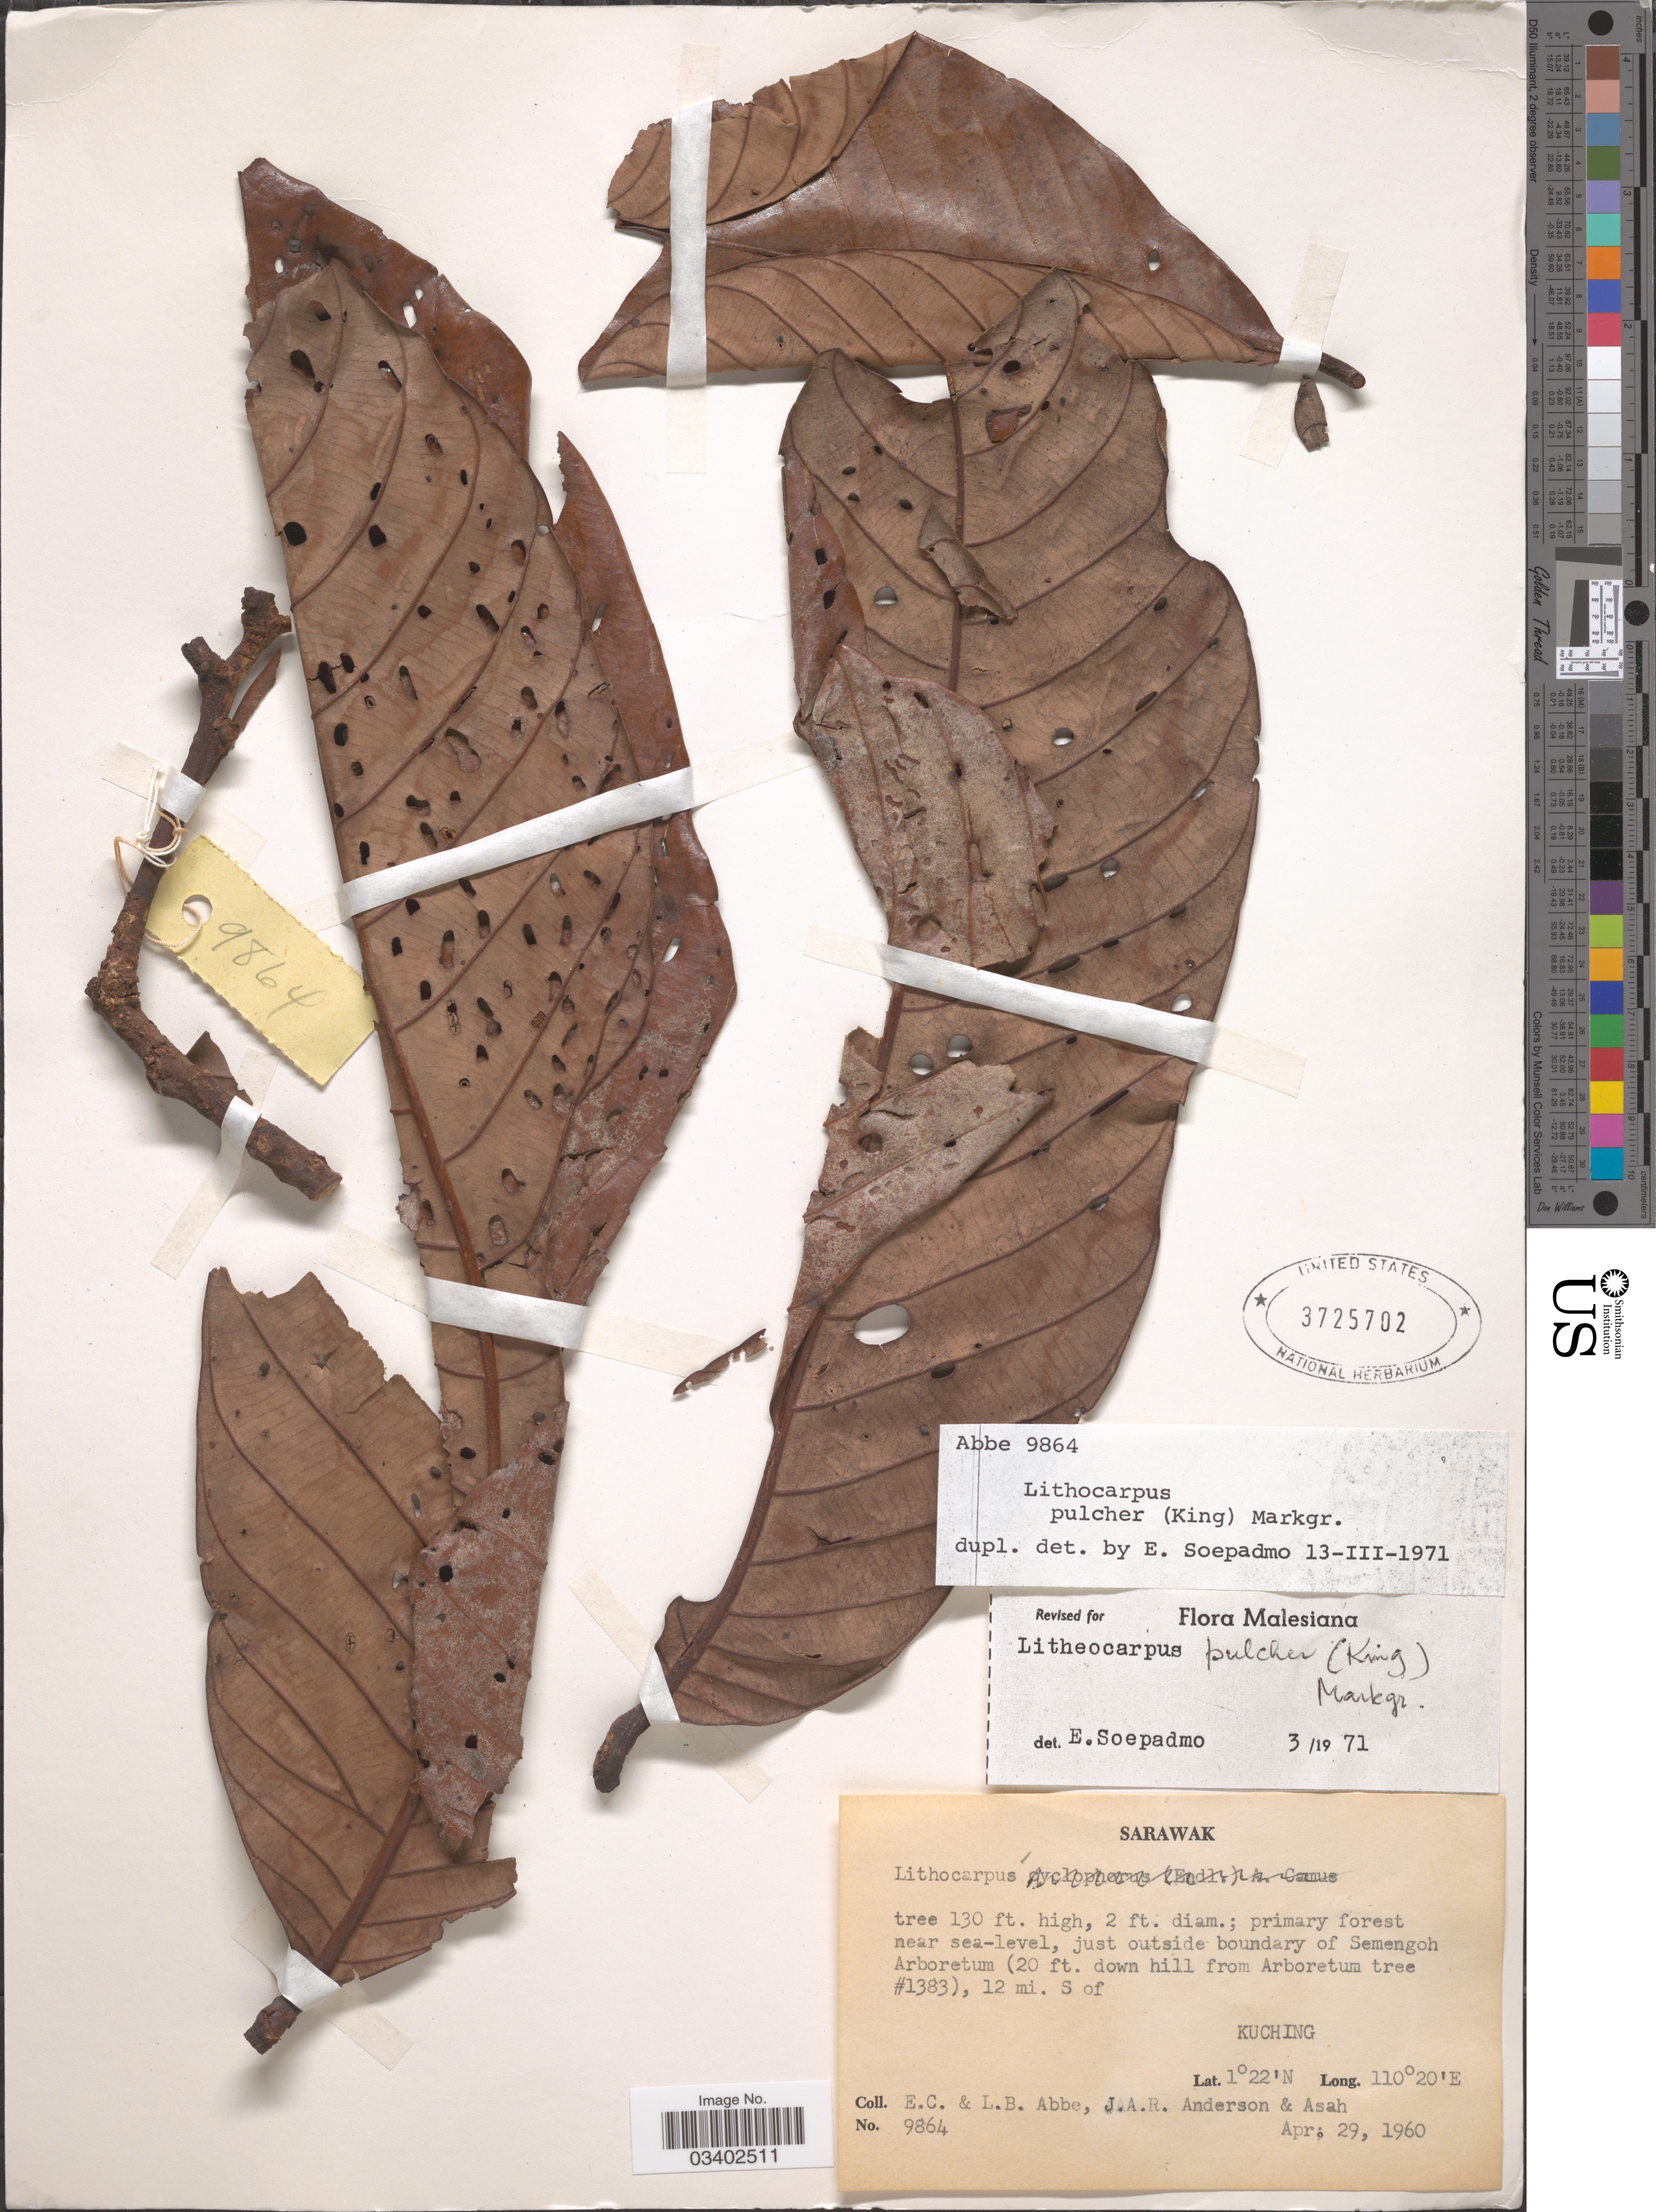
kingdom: Plantae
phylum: Tracheophyta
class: Magnoliopsida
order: Fagales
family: Fagaceae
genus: Lithocarpus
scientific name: Lithocarpus pulcher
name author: (R.M. King) Markgr.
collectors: E. C. Abbe, L. B. Abbe, J. A. R. Anderson & Asah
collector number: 9864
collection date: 1960-04-29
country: Malaysia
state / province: Sarawak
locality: Just outside boundary of Semengoh Arboretum (20ft. down hill from Arboretum tree #1383), 12 mi. S of Kuching.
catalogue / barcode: US 3725702